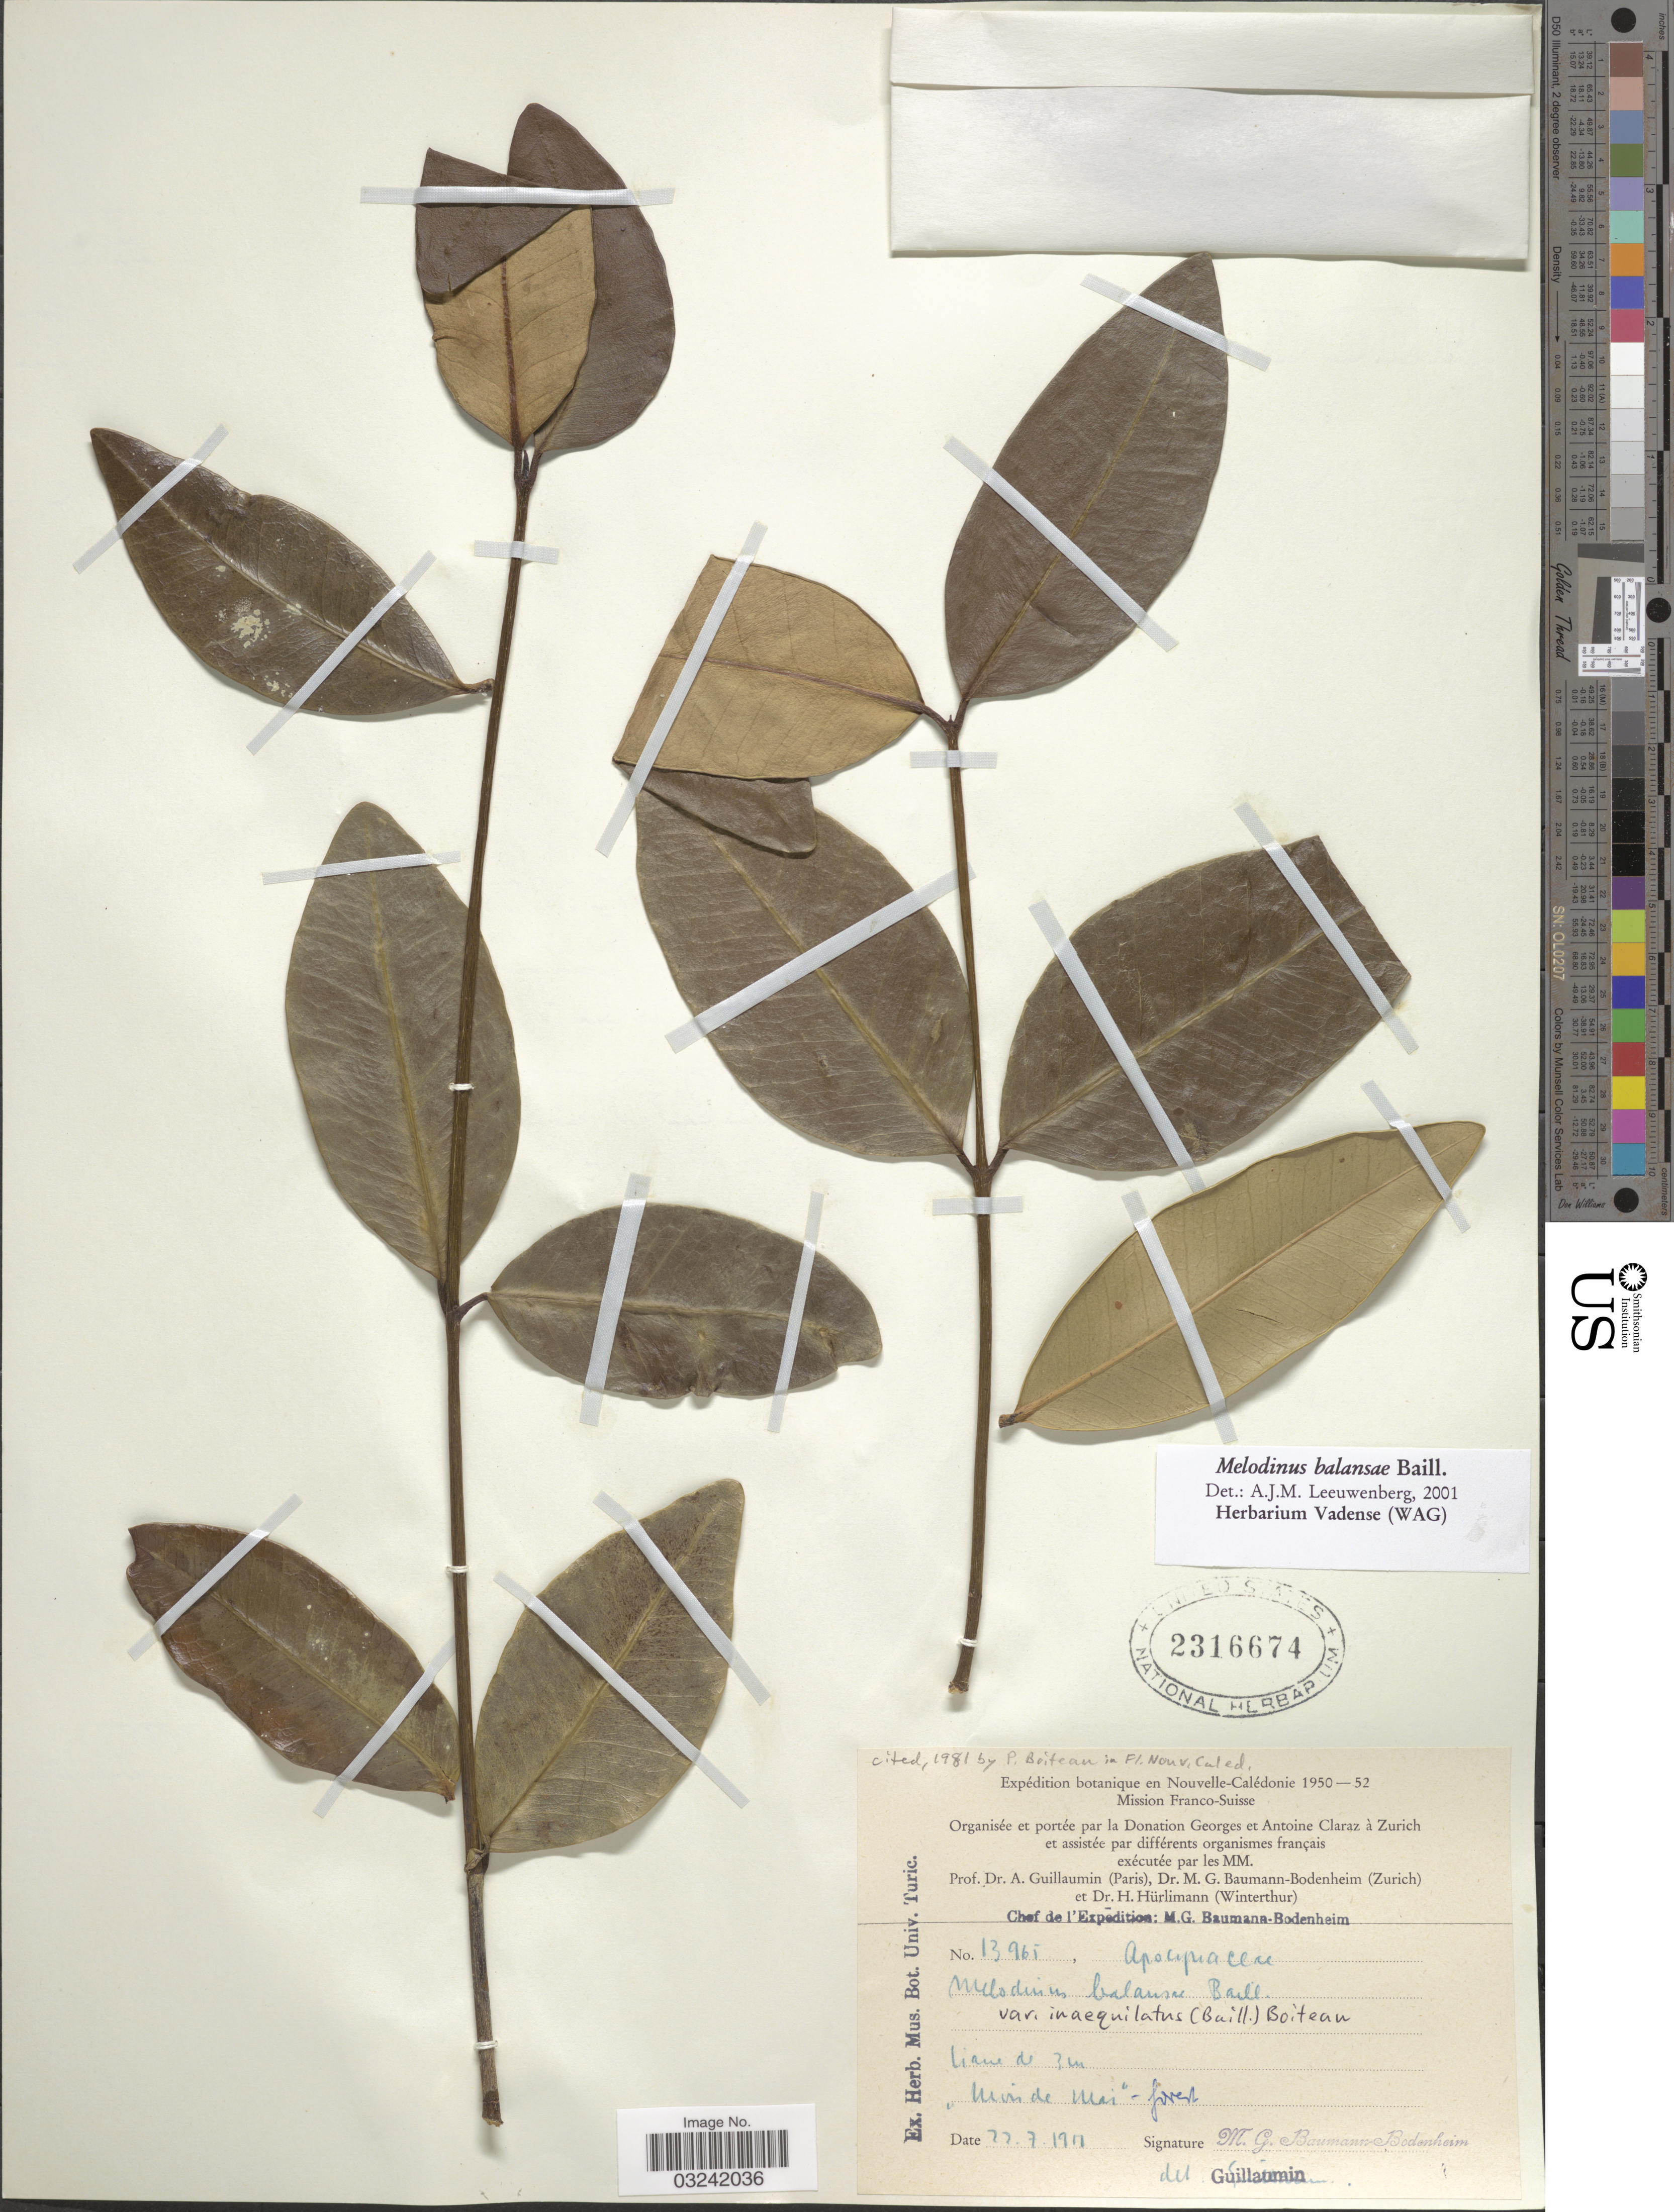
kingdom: Plantae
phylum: Tracheophyta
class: Magnoliopsida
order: Gentianales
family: Apocynaceae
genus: Melodinus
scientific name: Melodinus balansae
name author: Baill.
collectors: M. G. Baumann-Bodenheim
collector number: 13965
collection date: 1951-07-22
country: New Caledonia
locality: Nouvelle-Calédonie, "Mois de Mai".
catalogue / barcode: US 2316674